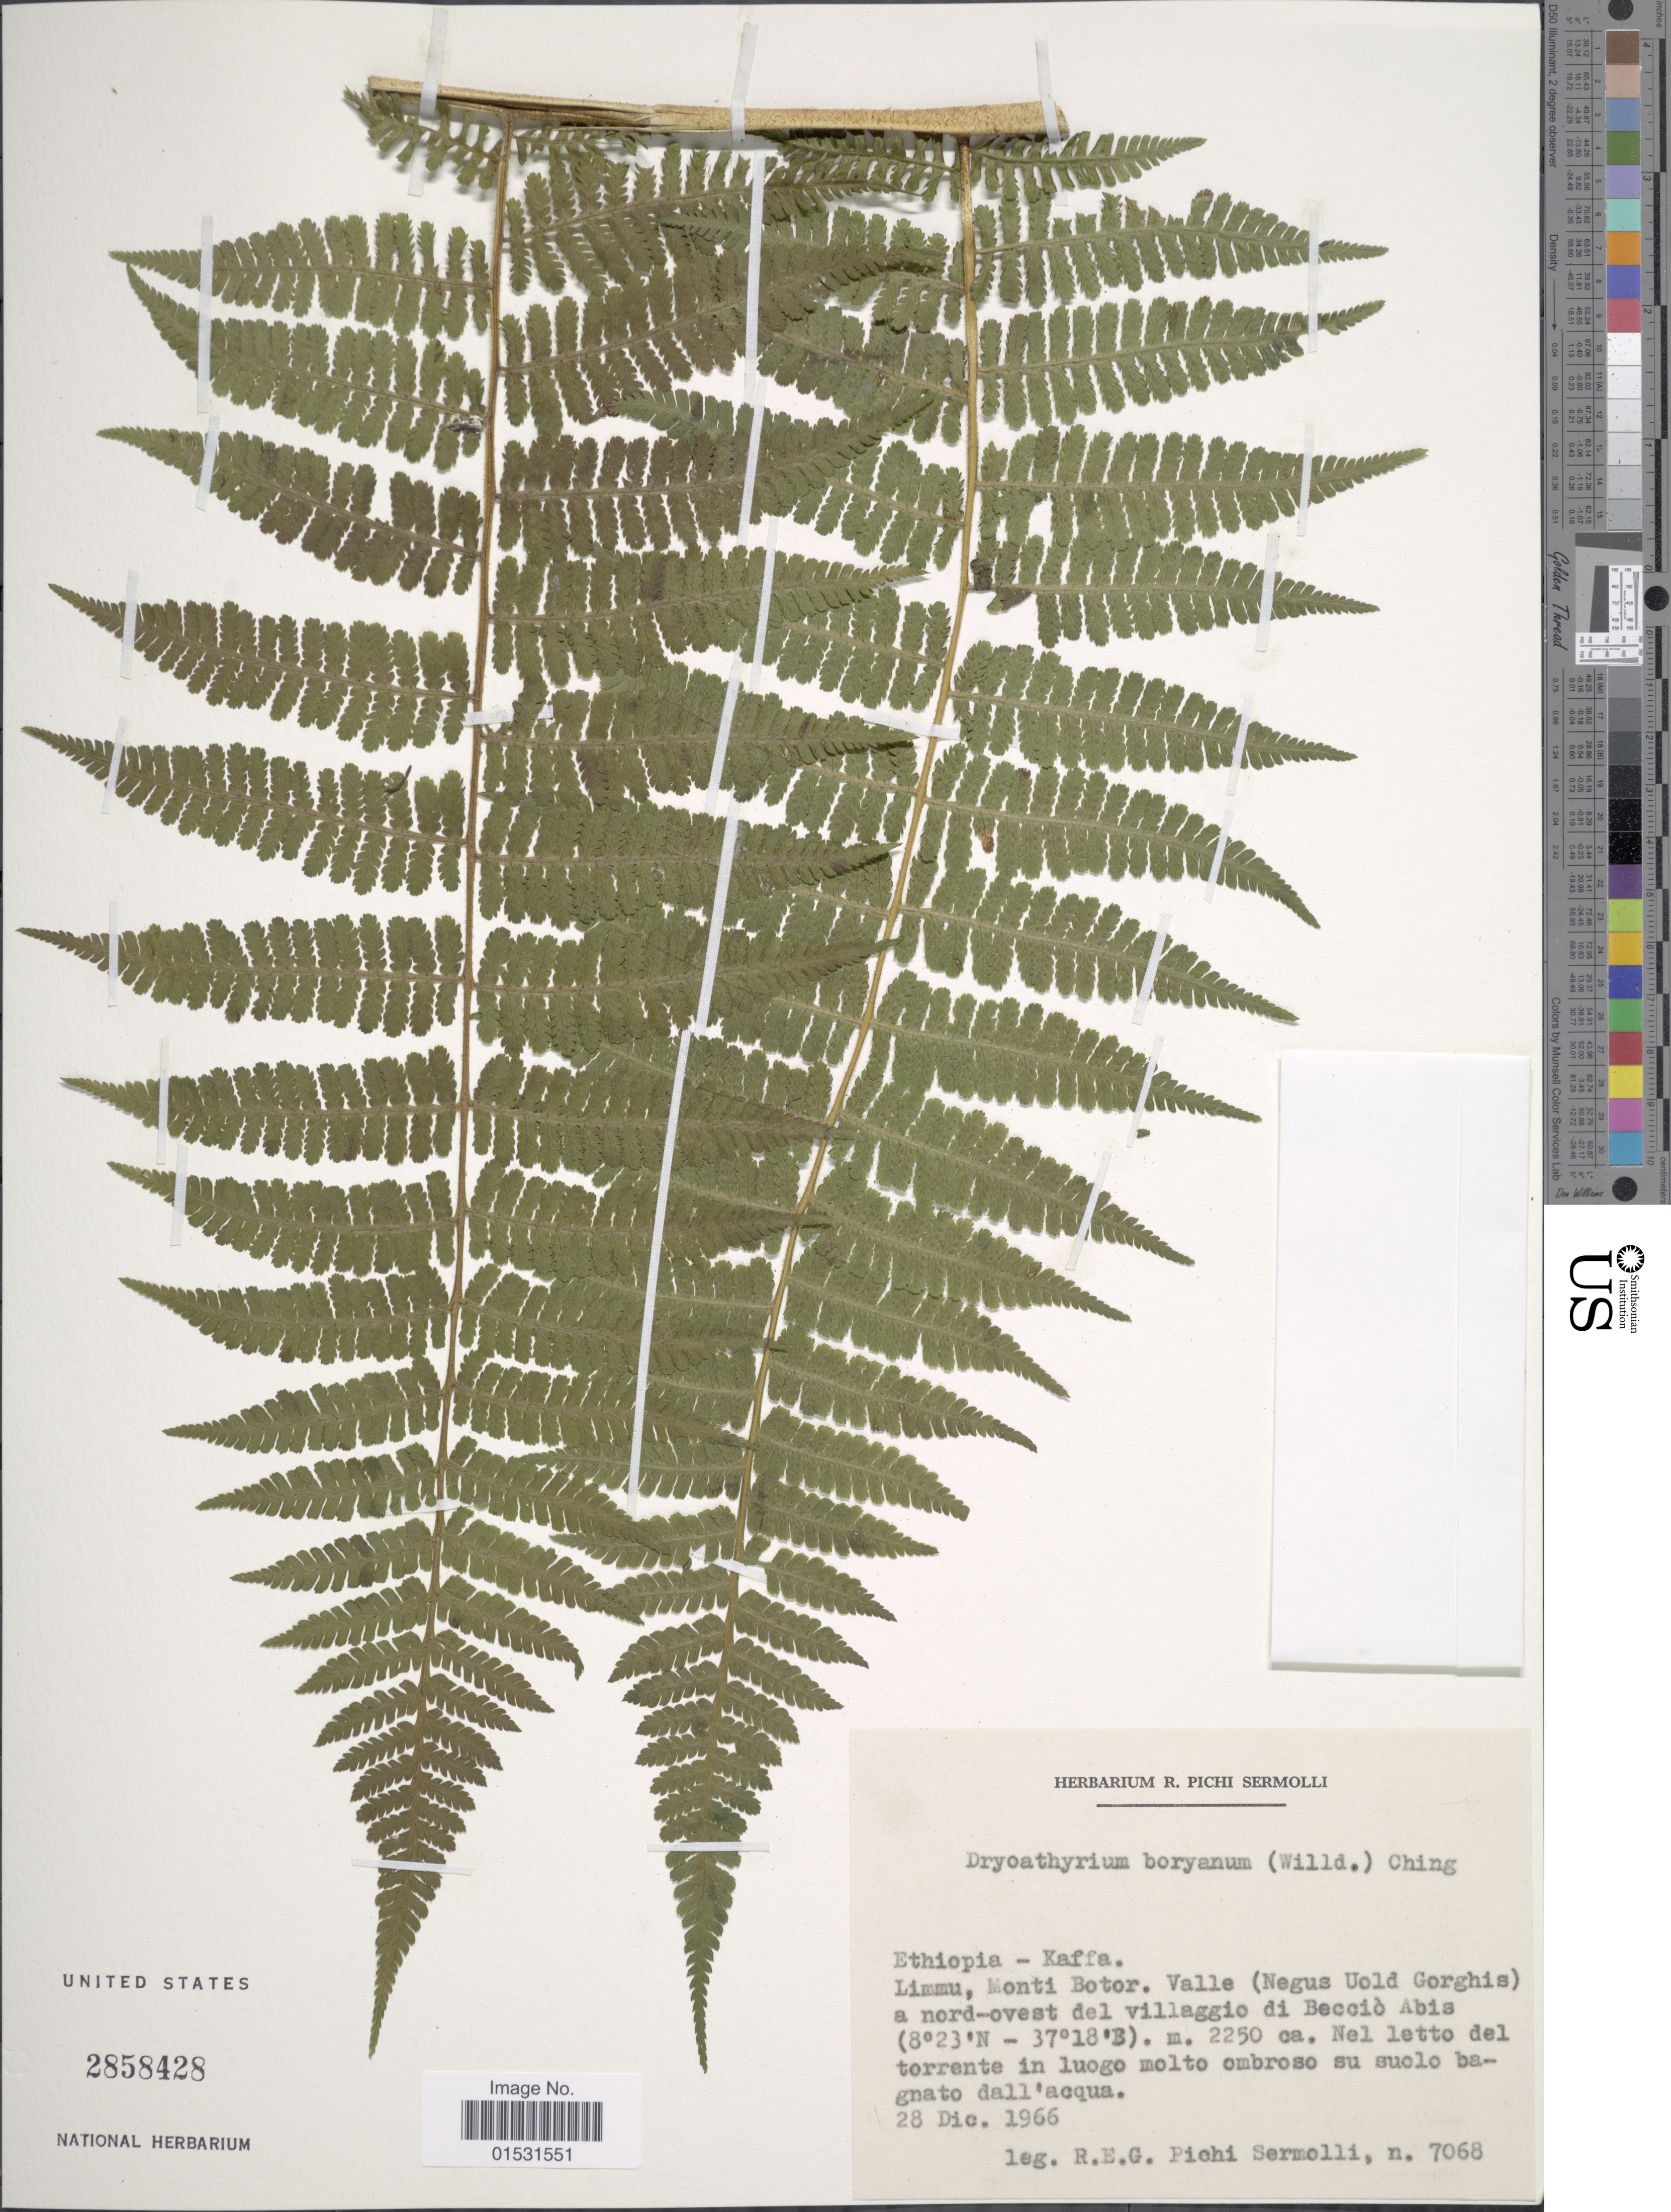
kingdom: Plantae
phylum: Tracheophyta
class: Polypodiopsida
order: Polypodiales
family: Athyriaceae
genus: Athyrium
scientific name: Athyrium borayanum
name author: (Willd.)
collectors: R. E. Pichi-Sermolli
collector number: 7068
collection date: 1966-12-28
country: Ethiopia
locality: Kaffa. Limu, Monti Botor. Valle (Negus Uold Gorgis) a nord-ovest del villaggio di Beccio Abis.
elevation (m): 2250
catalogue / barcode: US 2858428